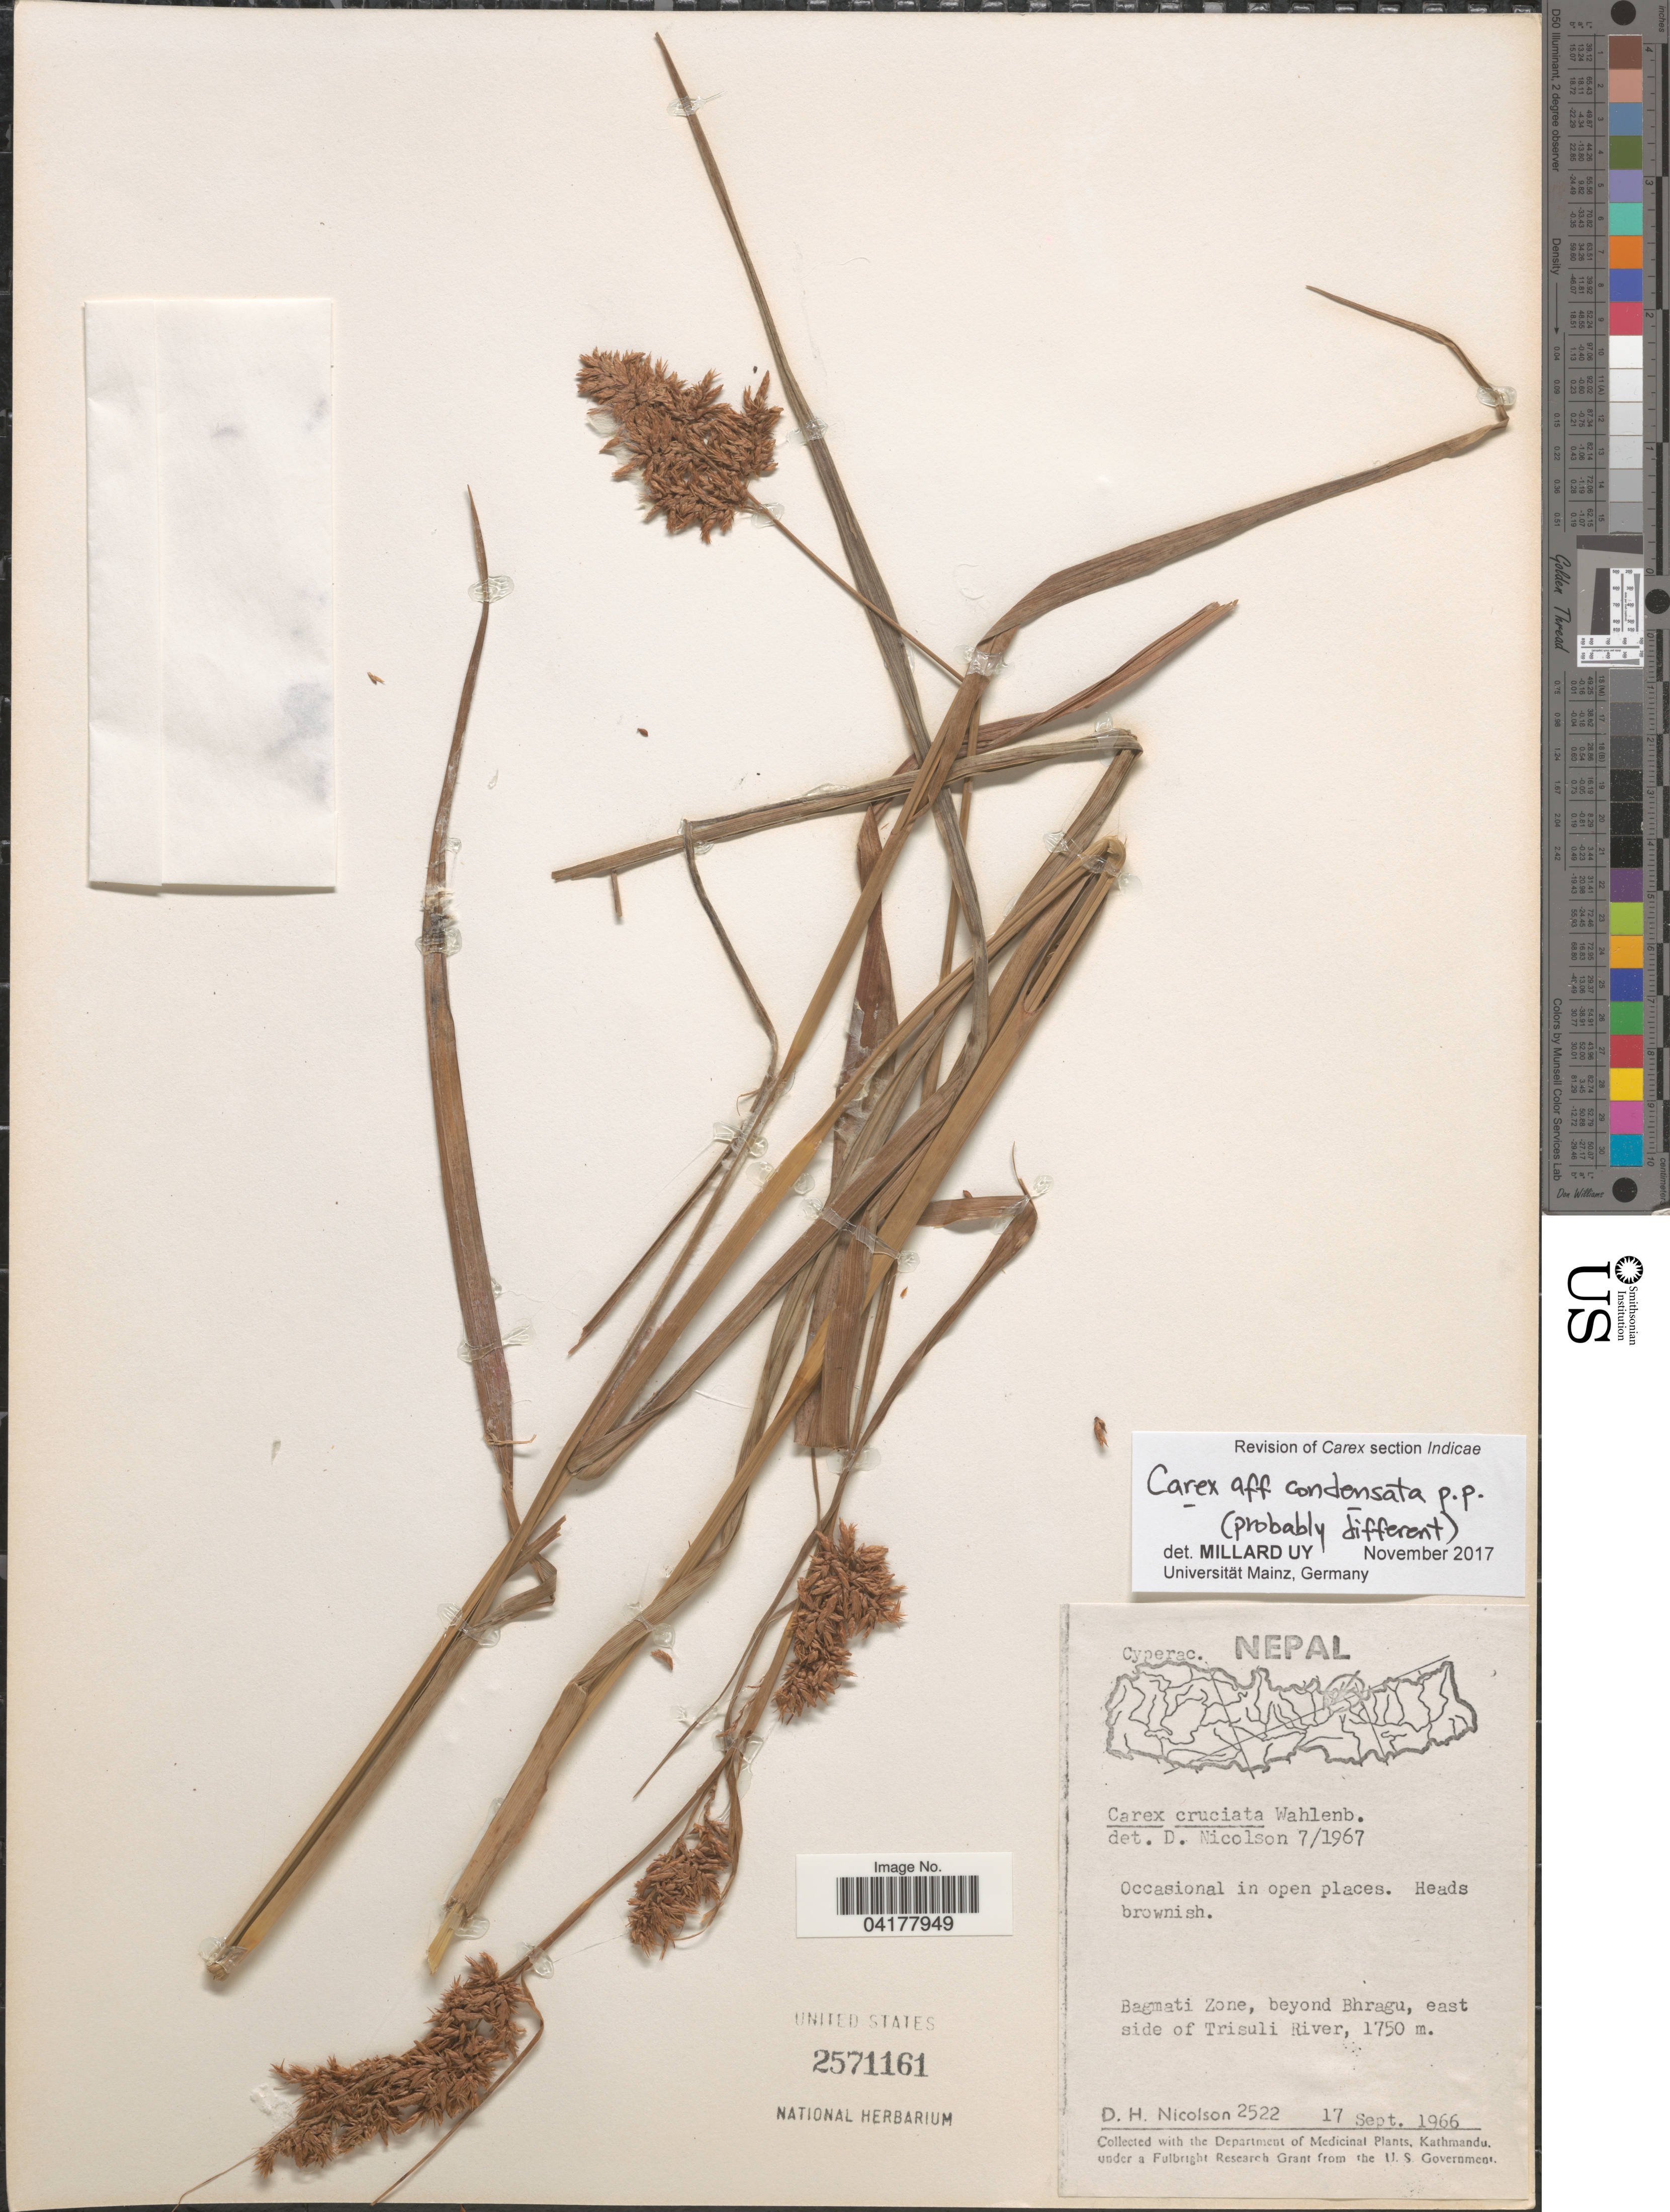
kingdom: Plantae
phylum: Tracheophyta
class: Liliopsida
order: Poales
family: Cyperaceae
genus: Carex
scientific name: Carex cruciata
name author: Wahlenb.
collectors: D. H. Nicolson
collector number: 2522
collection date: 1966-09-17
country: Nepal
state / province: Bagmati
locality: Bagmati Zone, beyond Bhragu, east side of Trisuli River.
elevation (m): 1750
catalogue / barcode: US 2571161